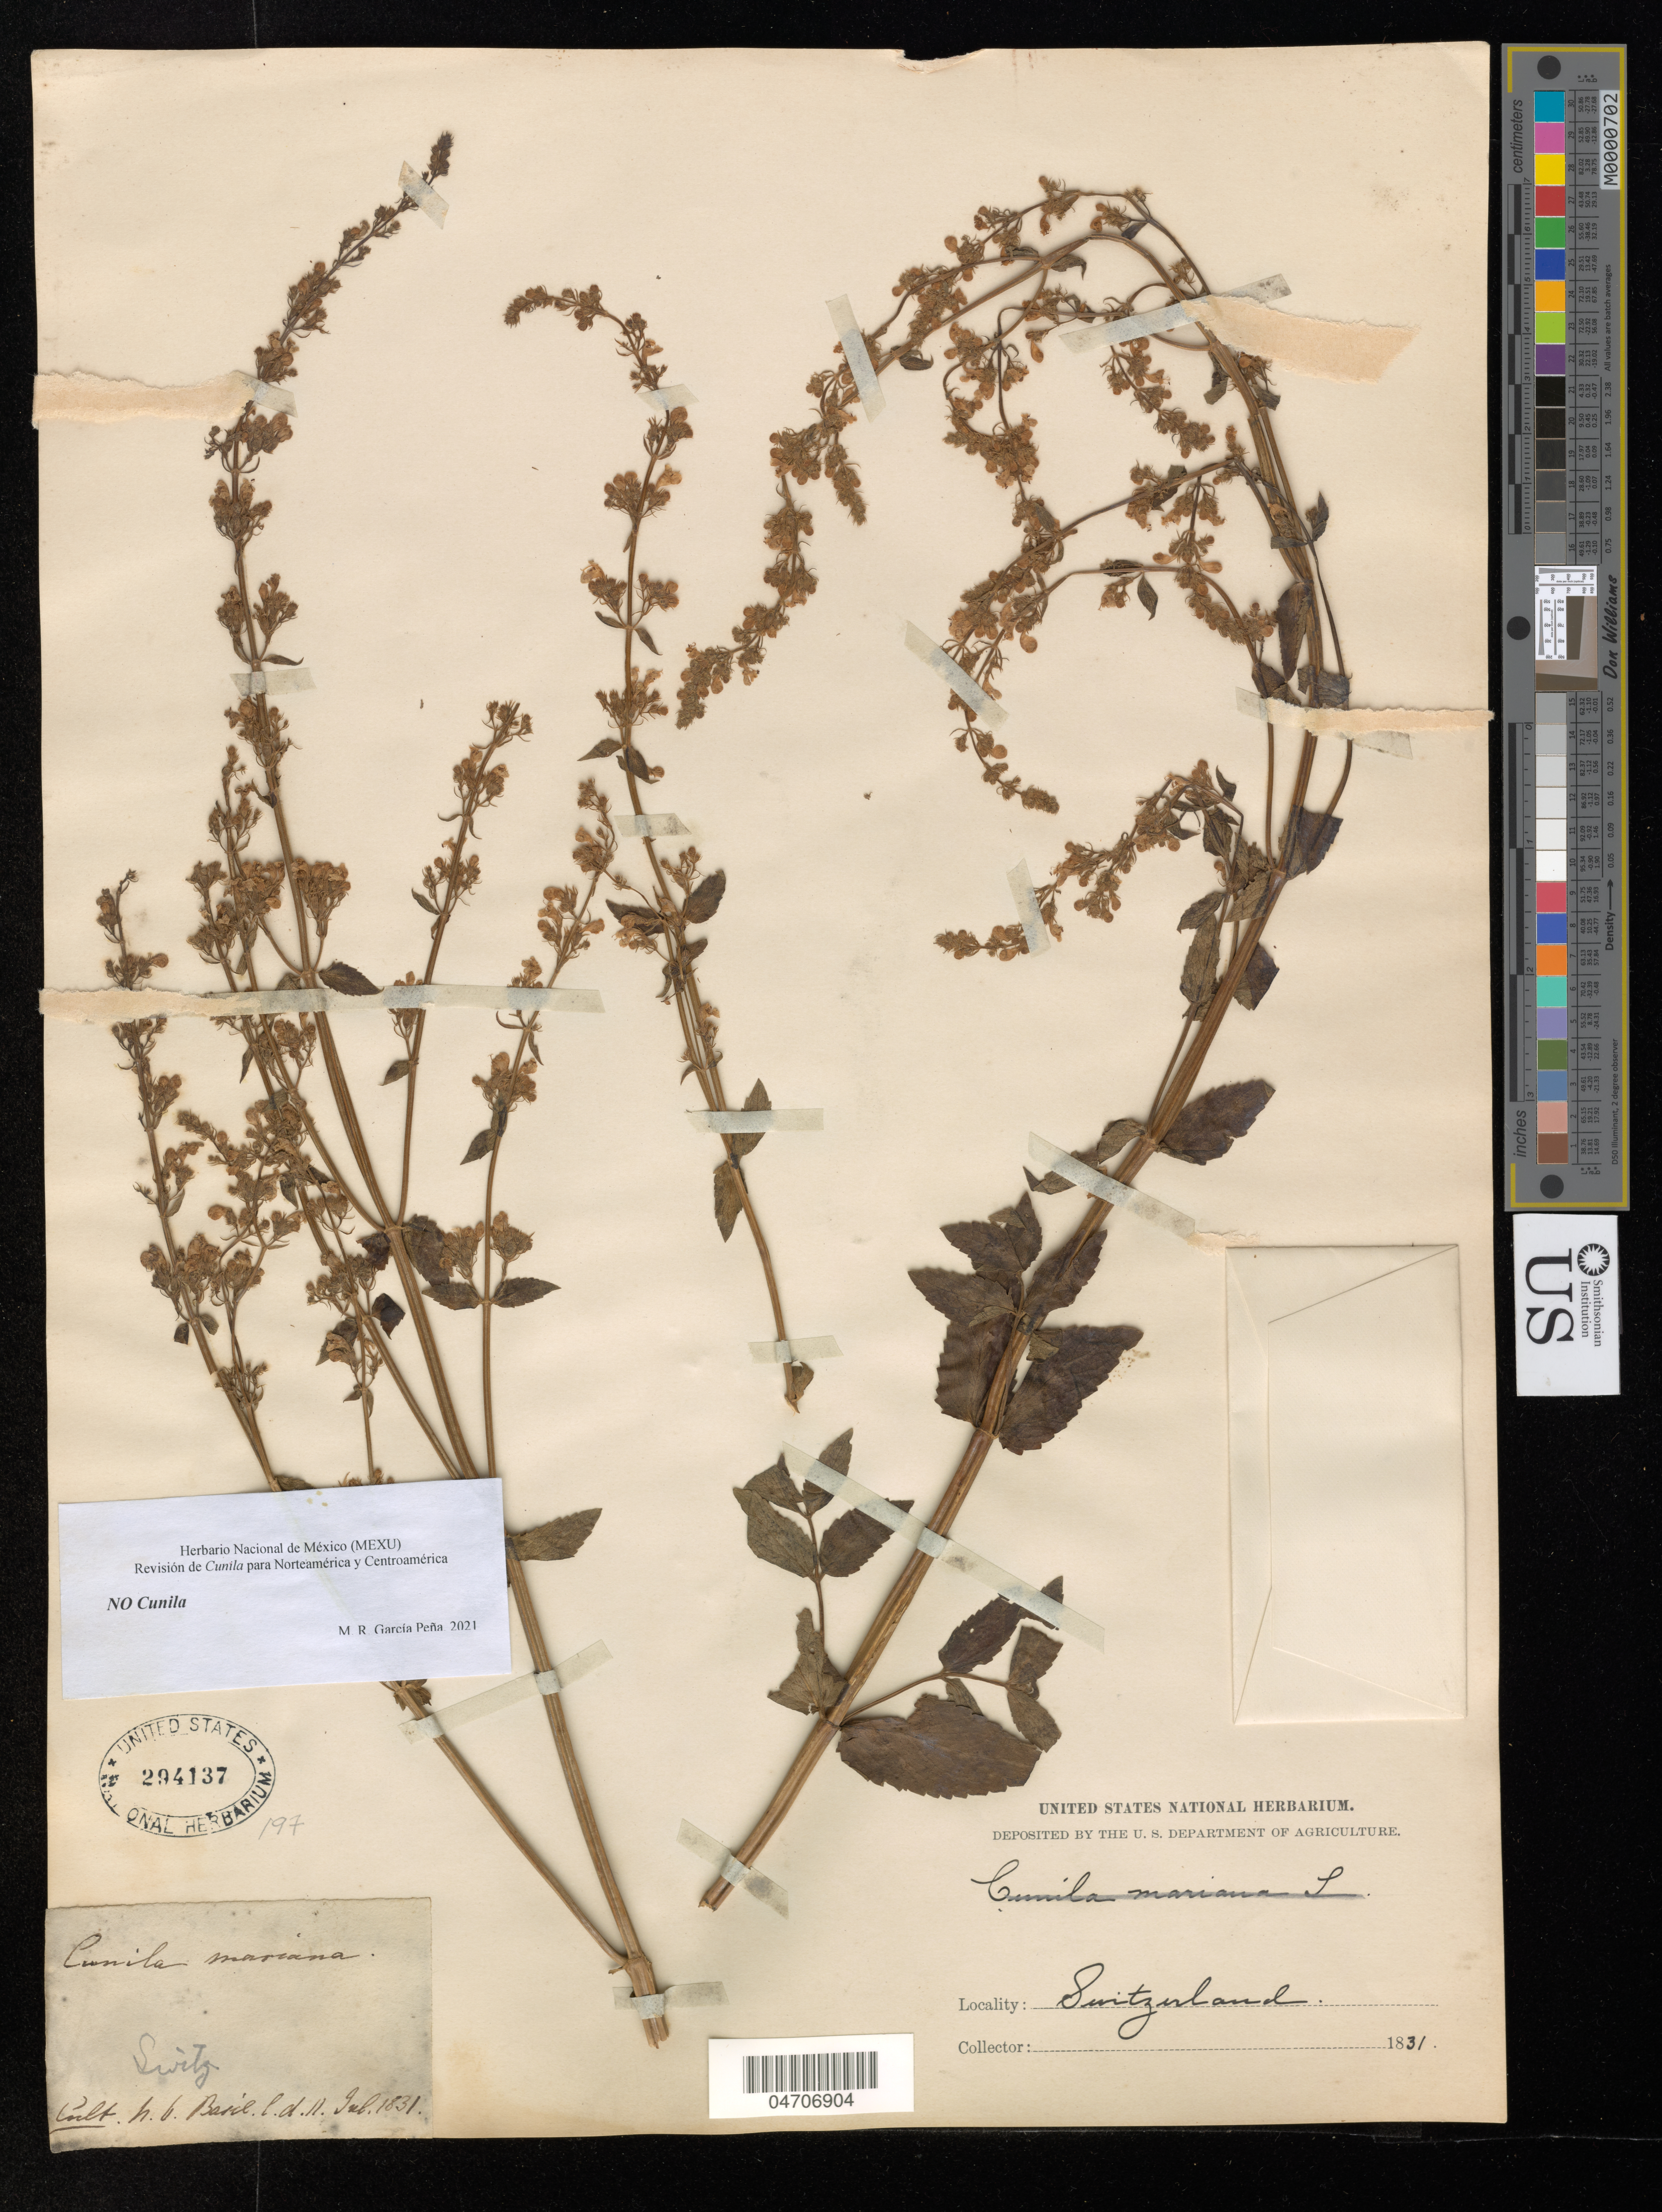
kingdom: Plantae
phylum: Tracheophyta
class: Magnoliopsida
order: Lamiales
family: Lamiaceae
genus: Cunila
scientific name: Cunila mariana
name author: L.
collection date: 1831-07-11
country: Switzerland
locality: H. b. Basil.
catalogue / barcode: US 294137